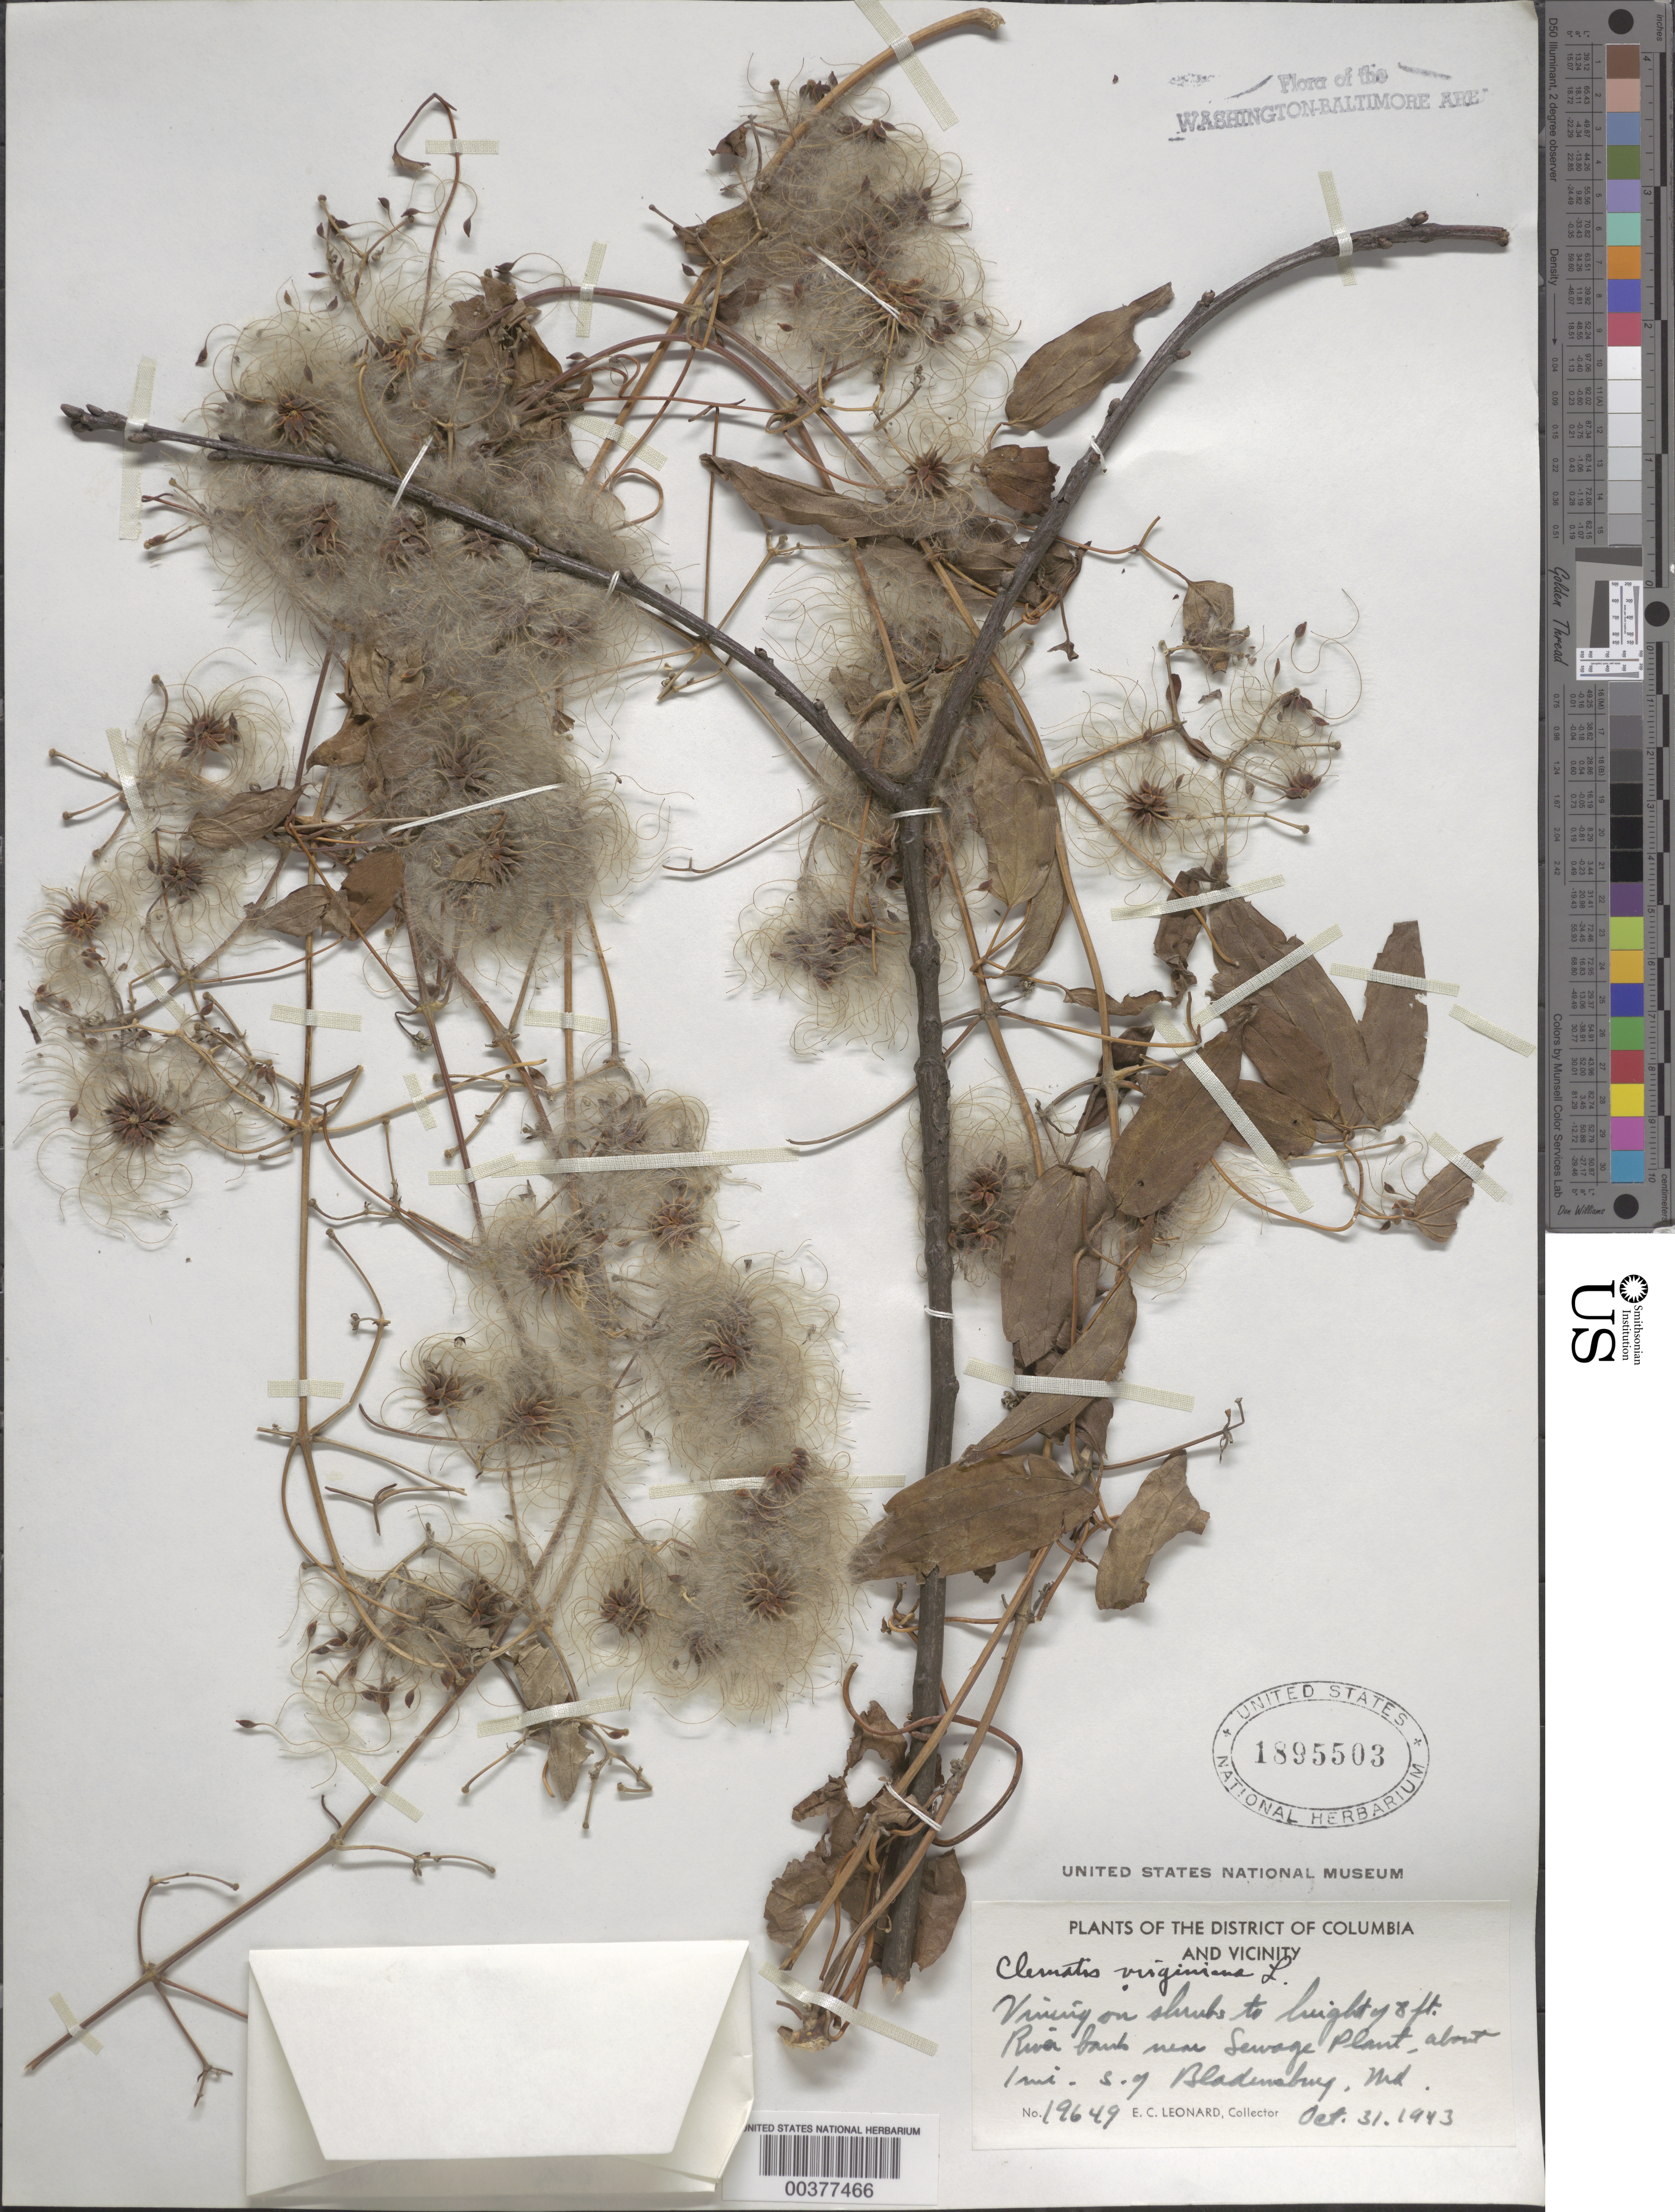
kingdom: Plantae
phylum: Tracheophyta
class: Magnoliopsida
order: Ranunculales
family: Ranunculaceae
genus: Clematis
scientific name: Clematis virginiana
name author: L.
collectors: E. C. Leonard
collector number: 19649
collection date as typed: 31 Oct 1943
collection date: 1943-10-31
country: United States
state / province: Maryland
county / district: Prince George's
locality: South of Bladensburg, near Sewage Plant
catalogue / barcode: US 1895503